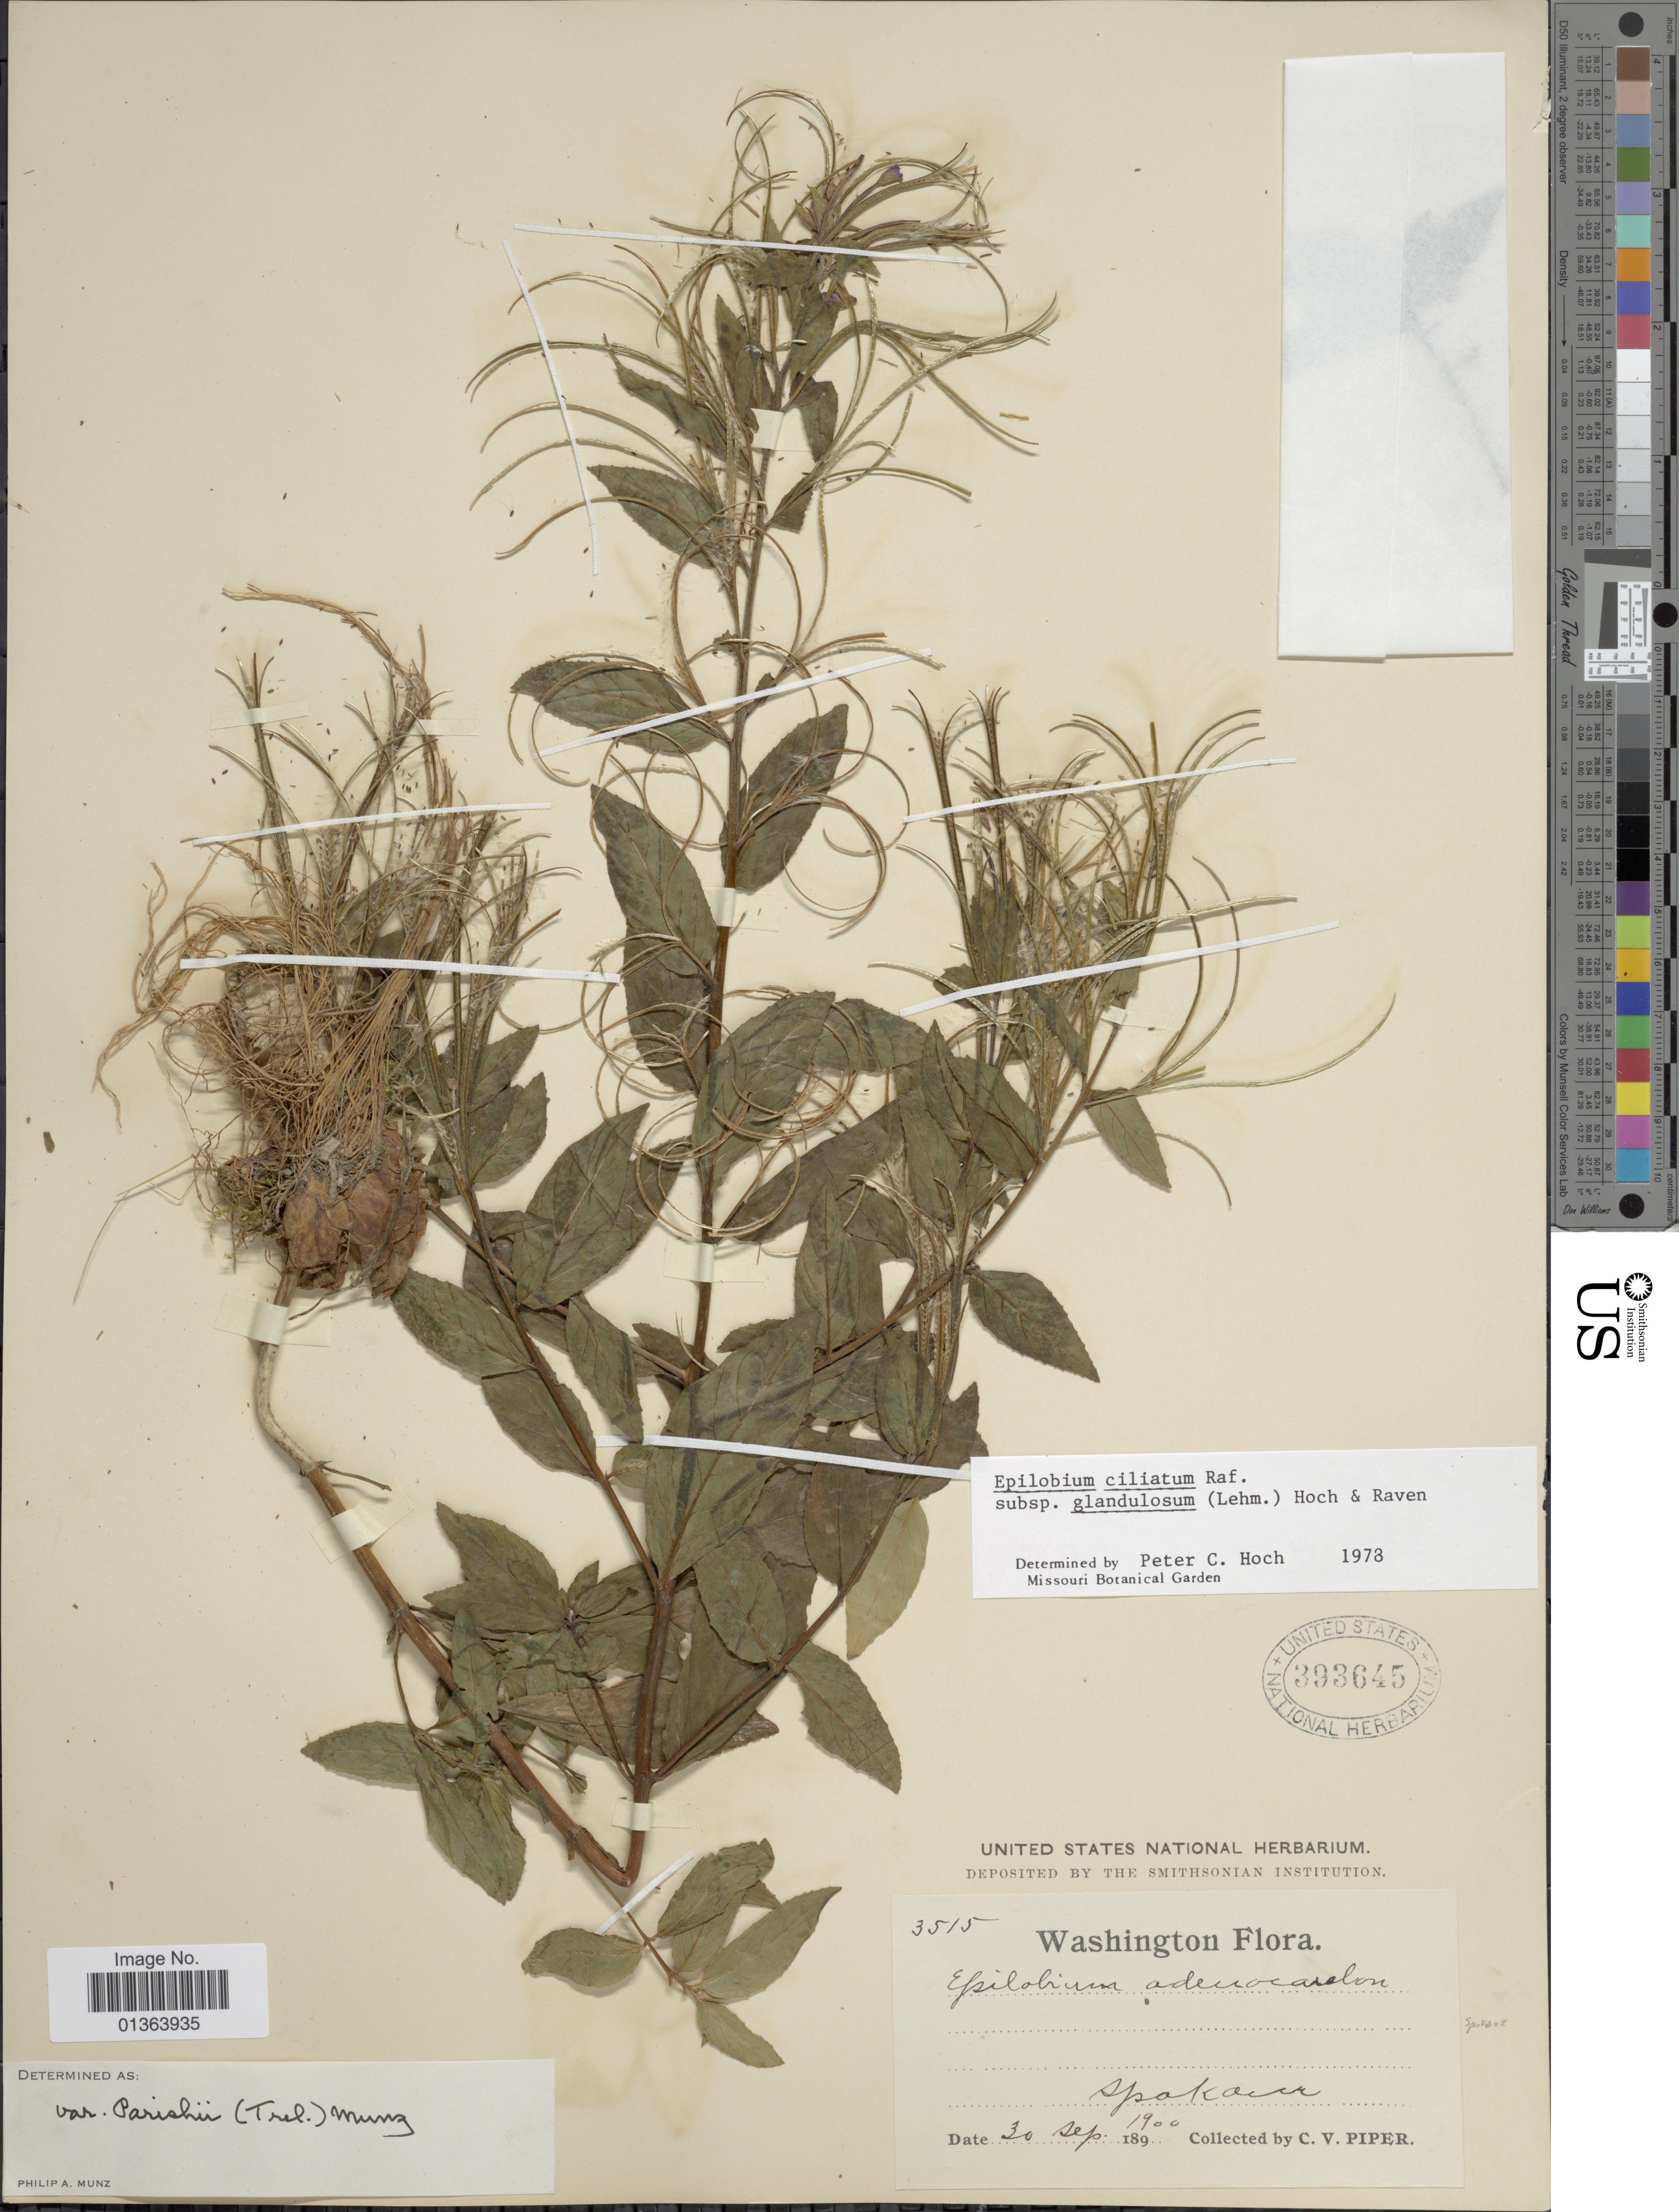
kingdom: Plantae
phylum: Tracheophyta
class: Magnoliopsida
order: Myrtales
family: Onagraceae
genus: Epilobium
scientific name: Epilobium ciliatum subsp. glandulosum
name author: (Lehm.) Hoch & P.H. Raven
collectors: C. V. Piper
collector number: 3515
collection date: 1900-09-30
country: United States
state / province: Washington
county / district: Spokane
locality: Spokane.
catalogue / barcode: US 393645